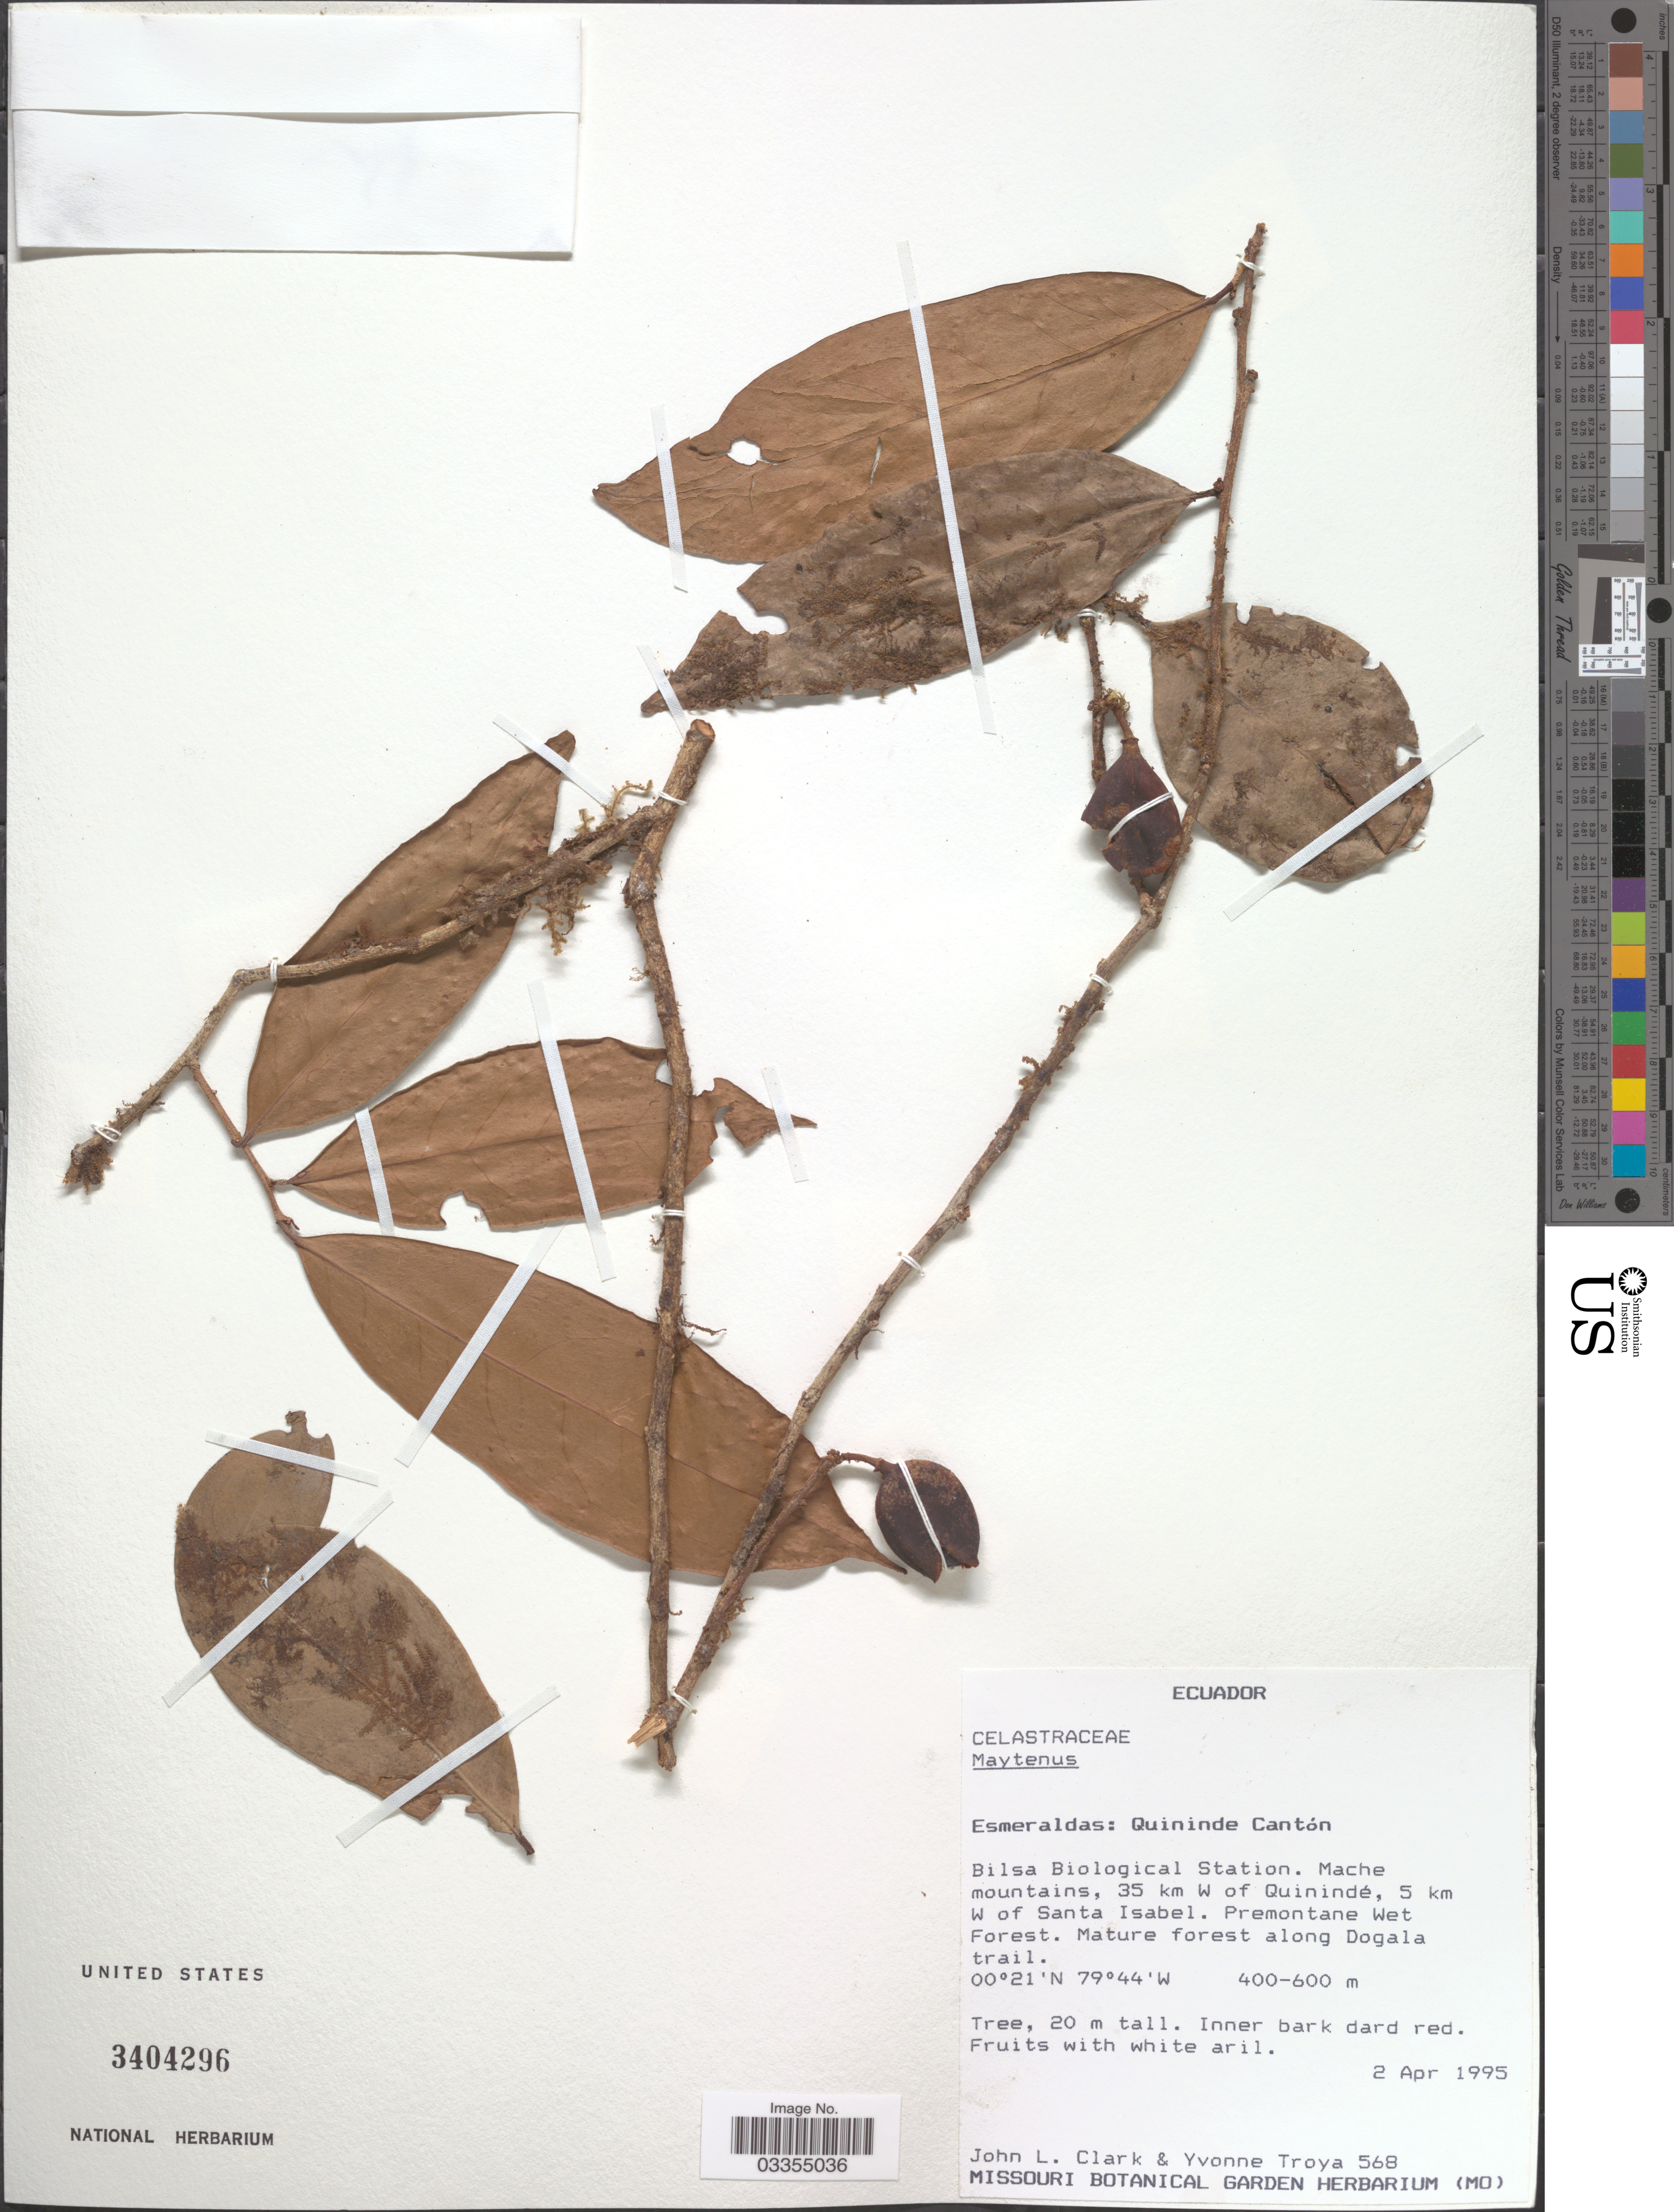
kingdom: Plantae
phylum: Tracheophyta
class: Magnoliopsida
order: Celastrales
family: Celastraceae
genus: Maytenus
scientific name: Maytenus sp.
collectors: J. L. Clark & Y. Troya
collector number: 568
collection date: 1995-04-02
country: Ecuador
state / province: Esmeraldas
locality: Quininde Cantón. Bilsa Biological Station. Mache mountains, 35 km W of Quinindé, 5 km W of Santa Isabel. Premontane Wet Forest. Mature forest along Dogala trail.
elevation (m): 400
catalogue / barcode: US 3404296